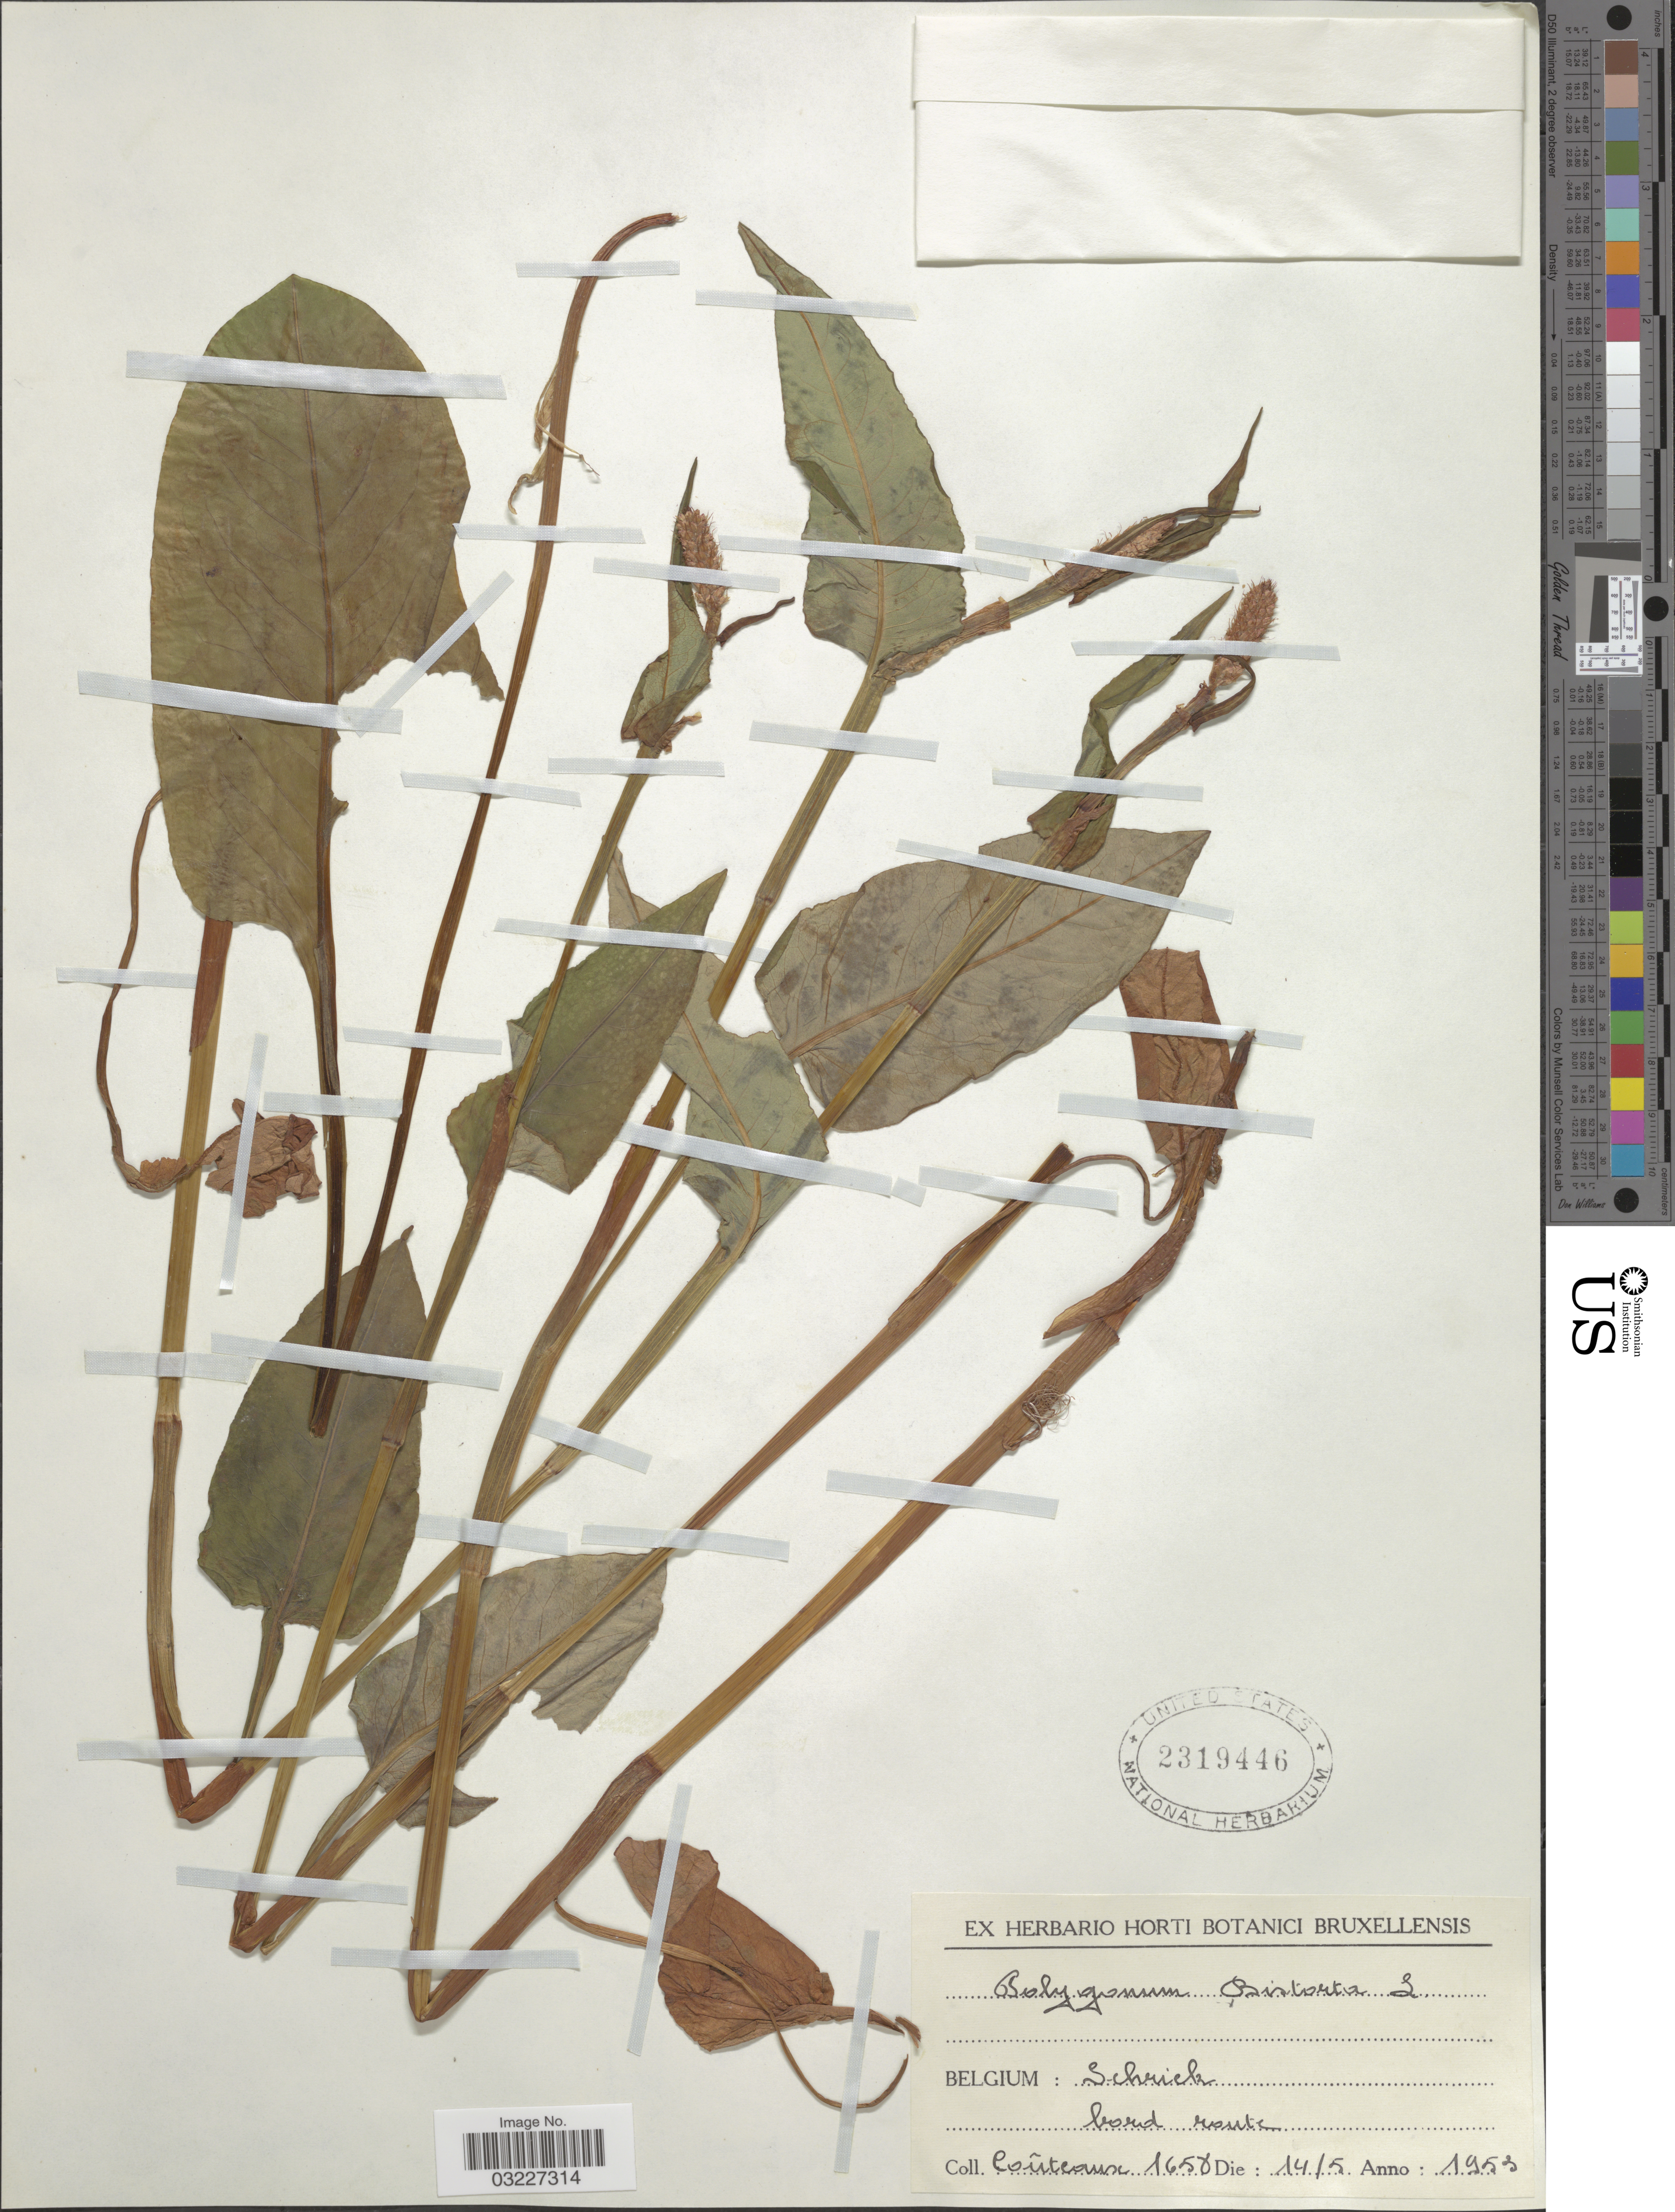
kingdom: Plantae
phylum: Tracheophyta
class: Magnoliopsida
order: Caryophyllales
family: Polygonaceae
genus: Bistorta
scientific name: Bistorta officinalis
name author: Delarbre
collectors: -. Couteaux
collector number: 1658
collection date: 1953-05-14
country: Belgium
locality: Schriek. Bord route.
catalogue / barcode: US 2319446